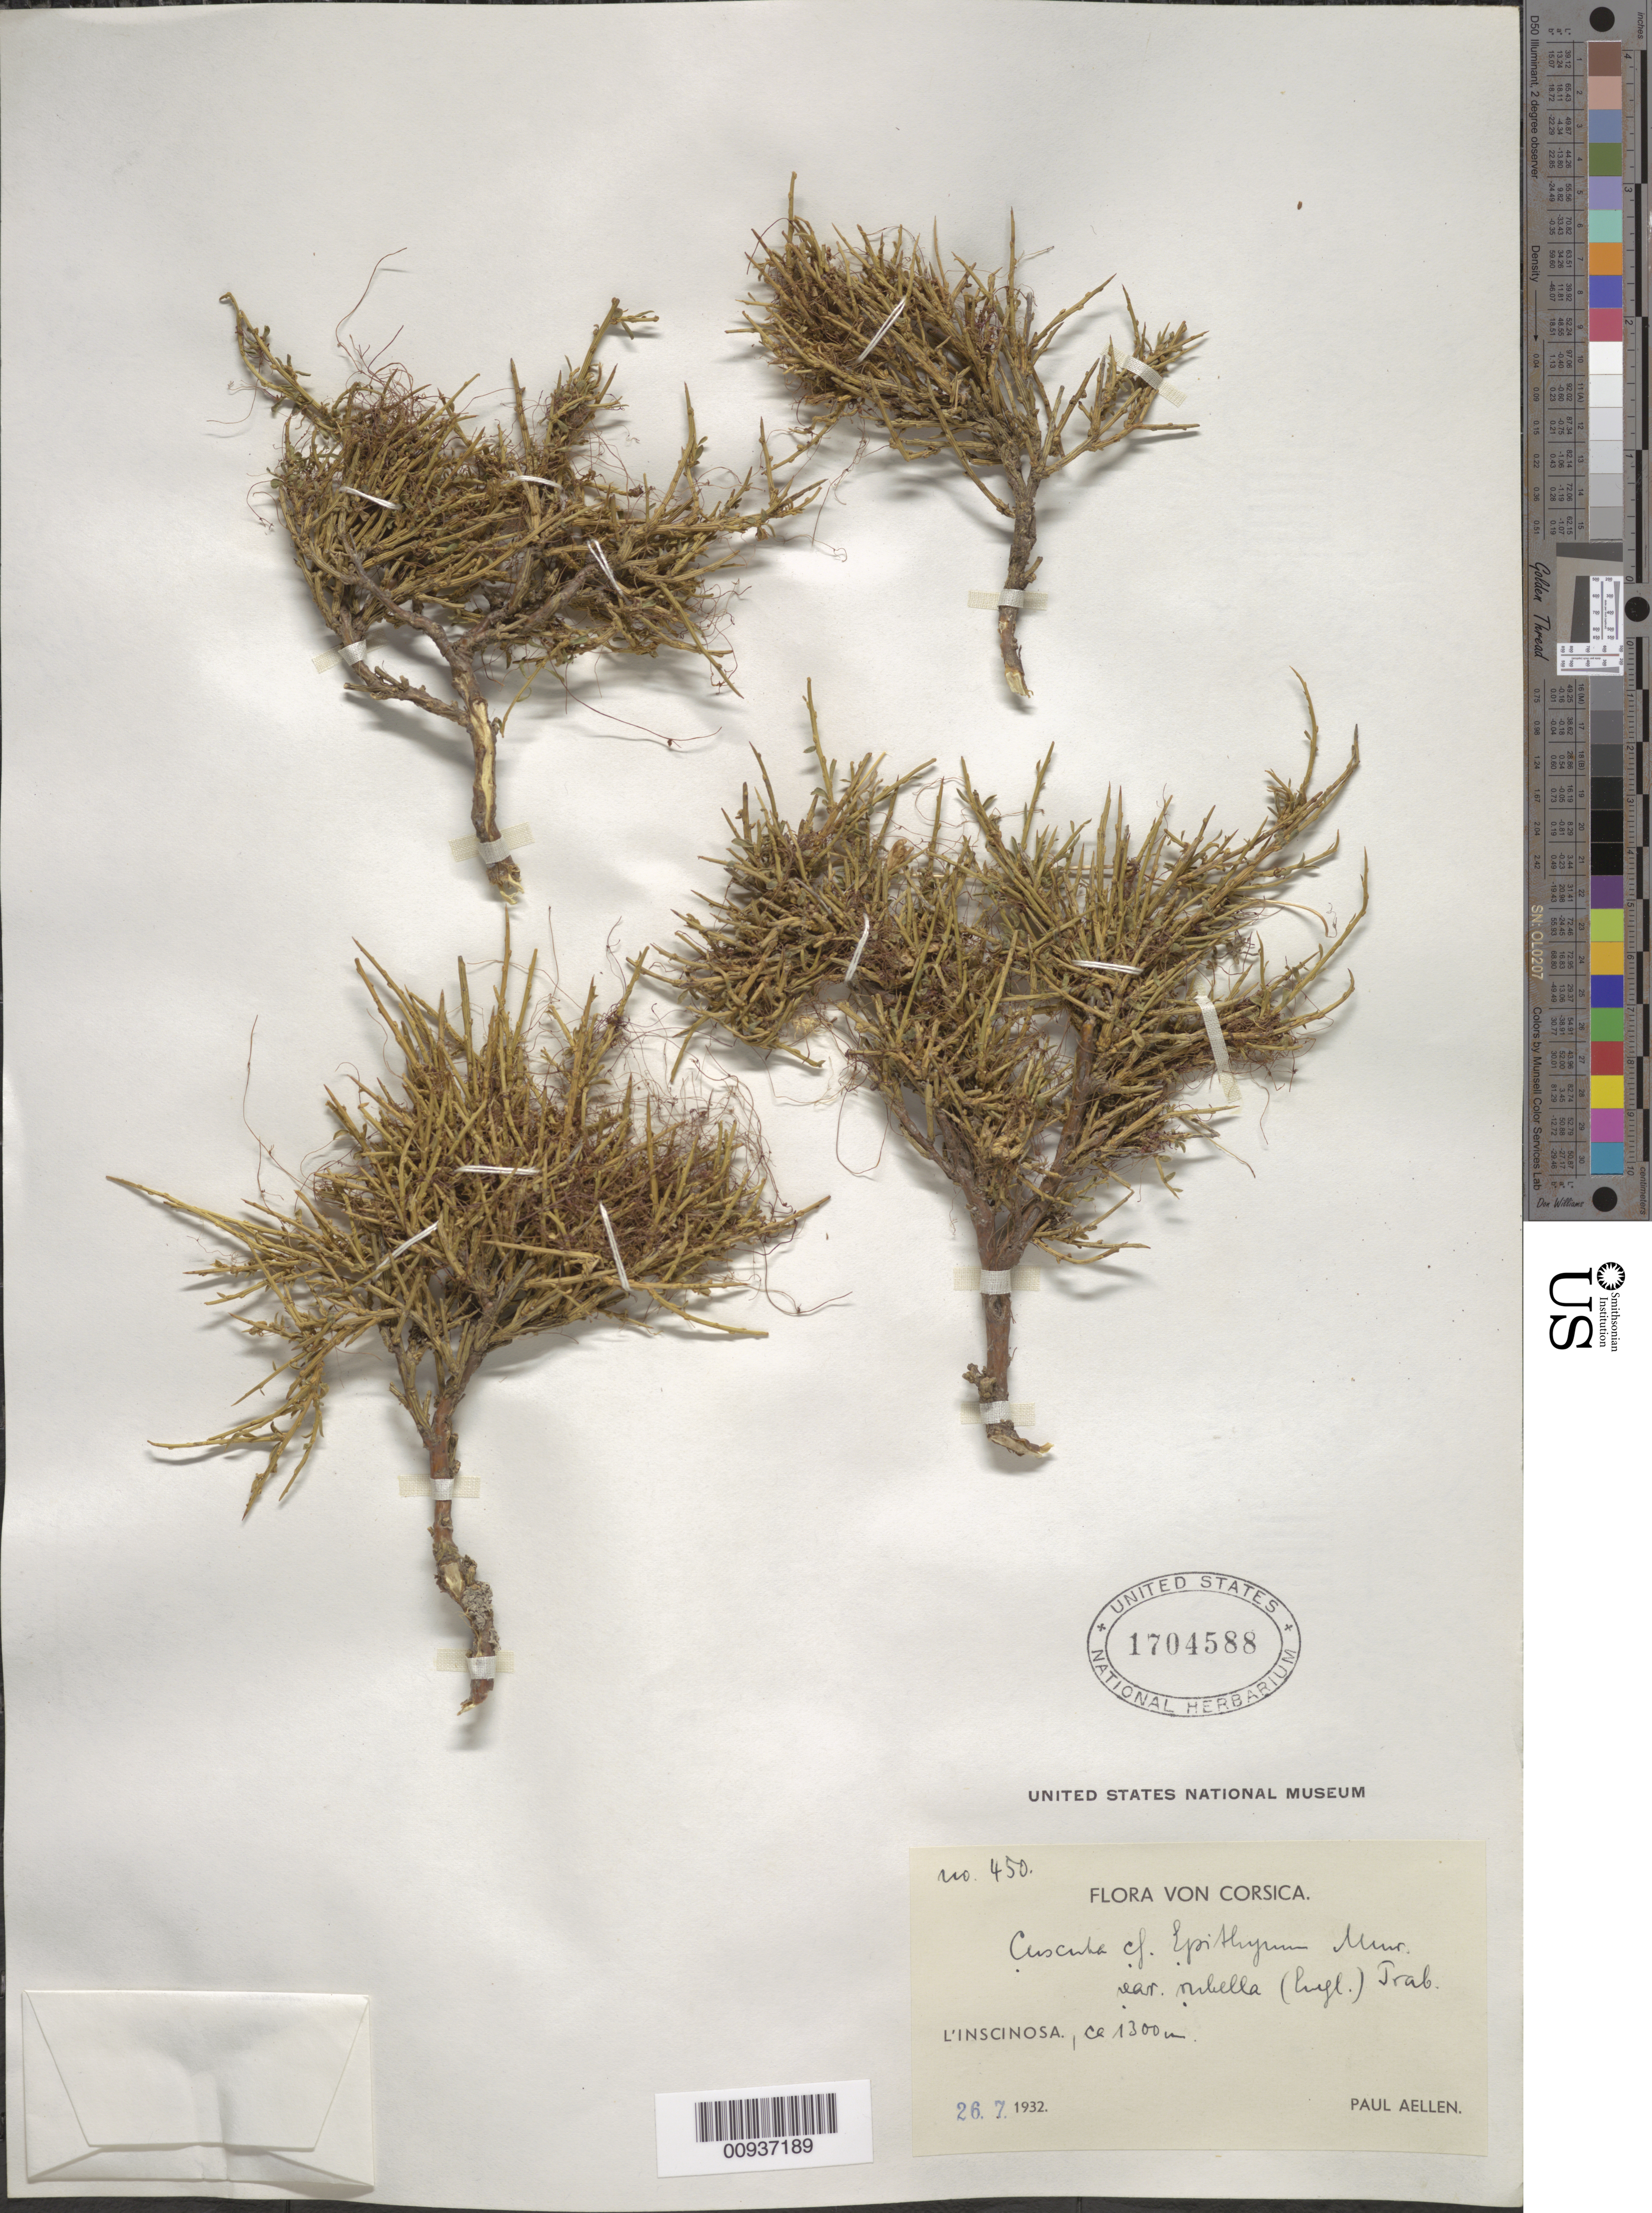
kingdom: Plantae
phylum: Tracheophyta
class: Magnoliopsida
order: Solanales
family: Convolvulaceae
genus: Cuscuta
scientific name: Cuscuta epithymum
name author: Murray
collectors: P. Aellen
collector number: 450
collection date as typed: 26 Jul 1932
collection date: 1932-07-26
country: France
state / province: Corsica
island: Corse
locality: L'Inscinosa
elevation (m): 1300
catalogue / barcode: US 1704588